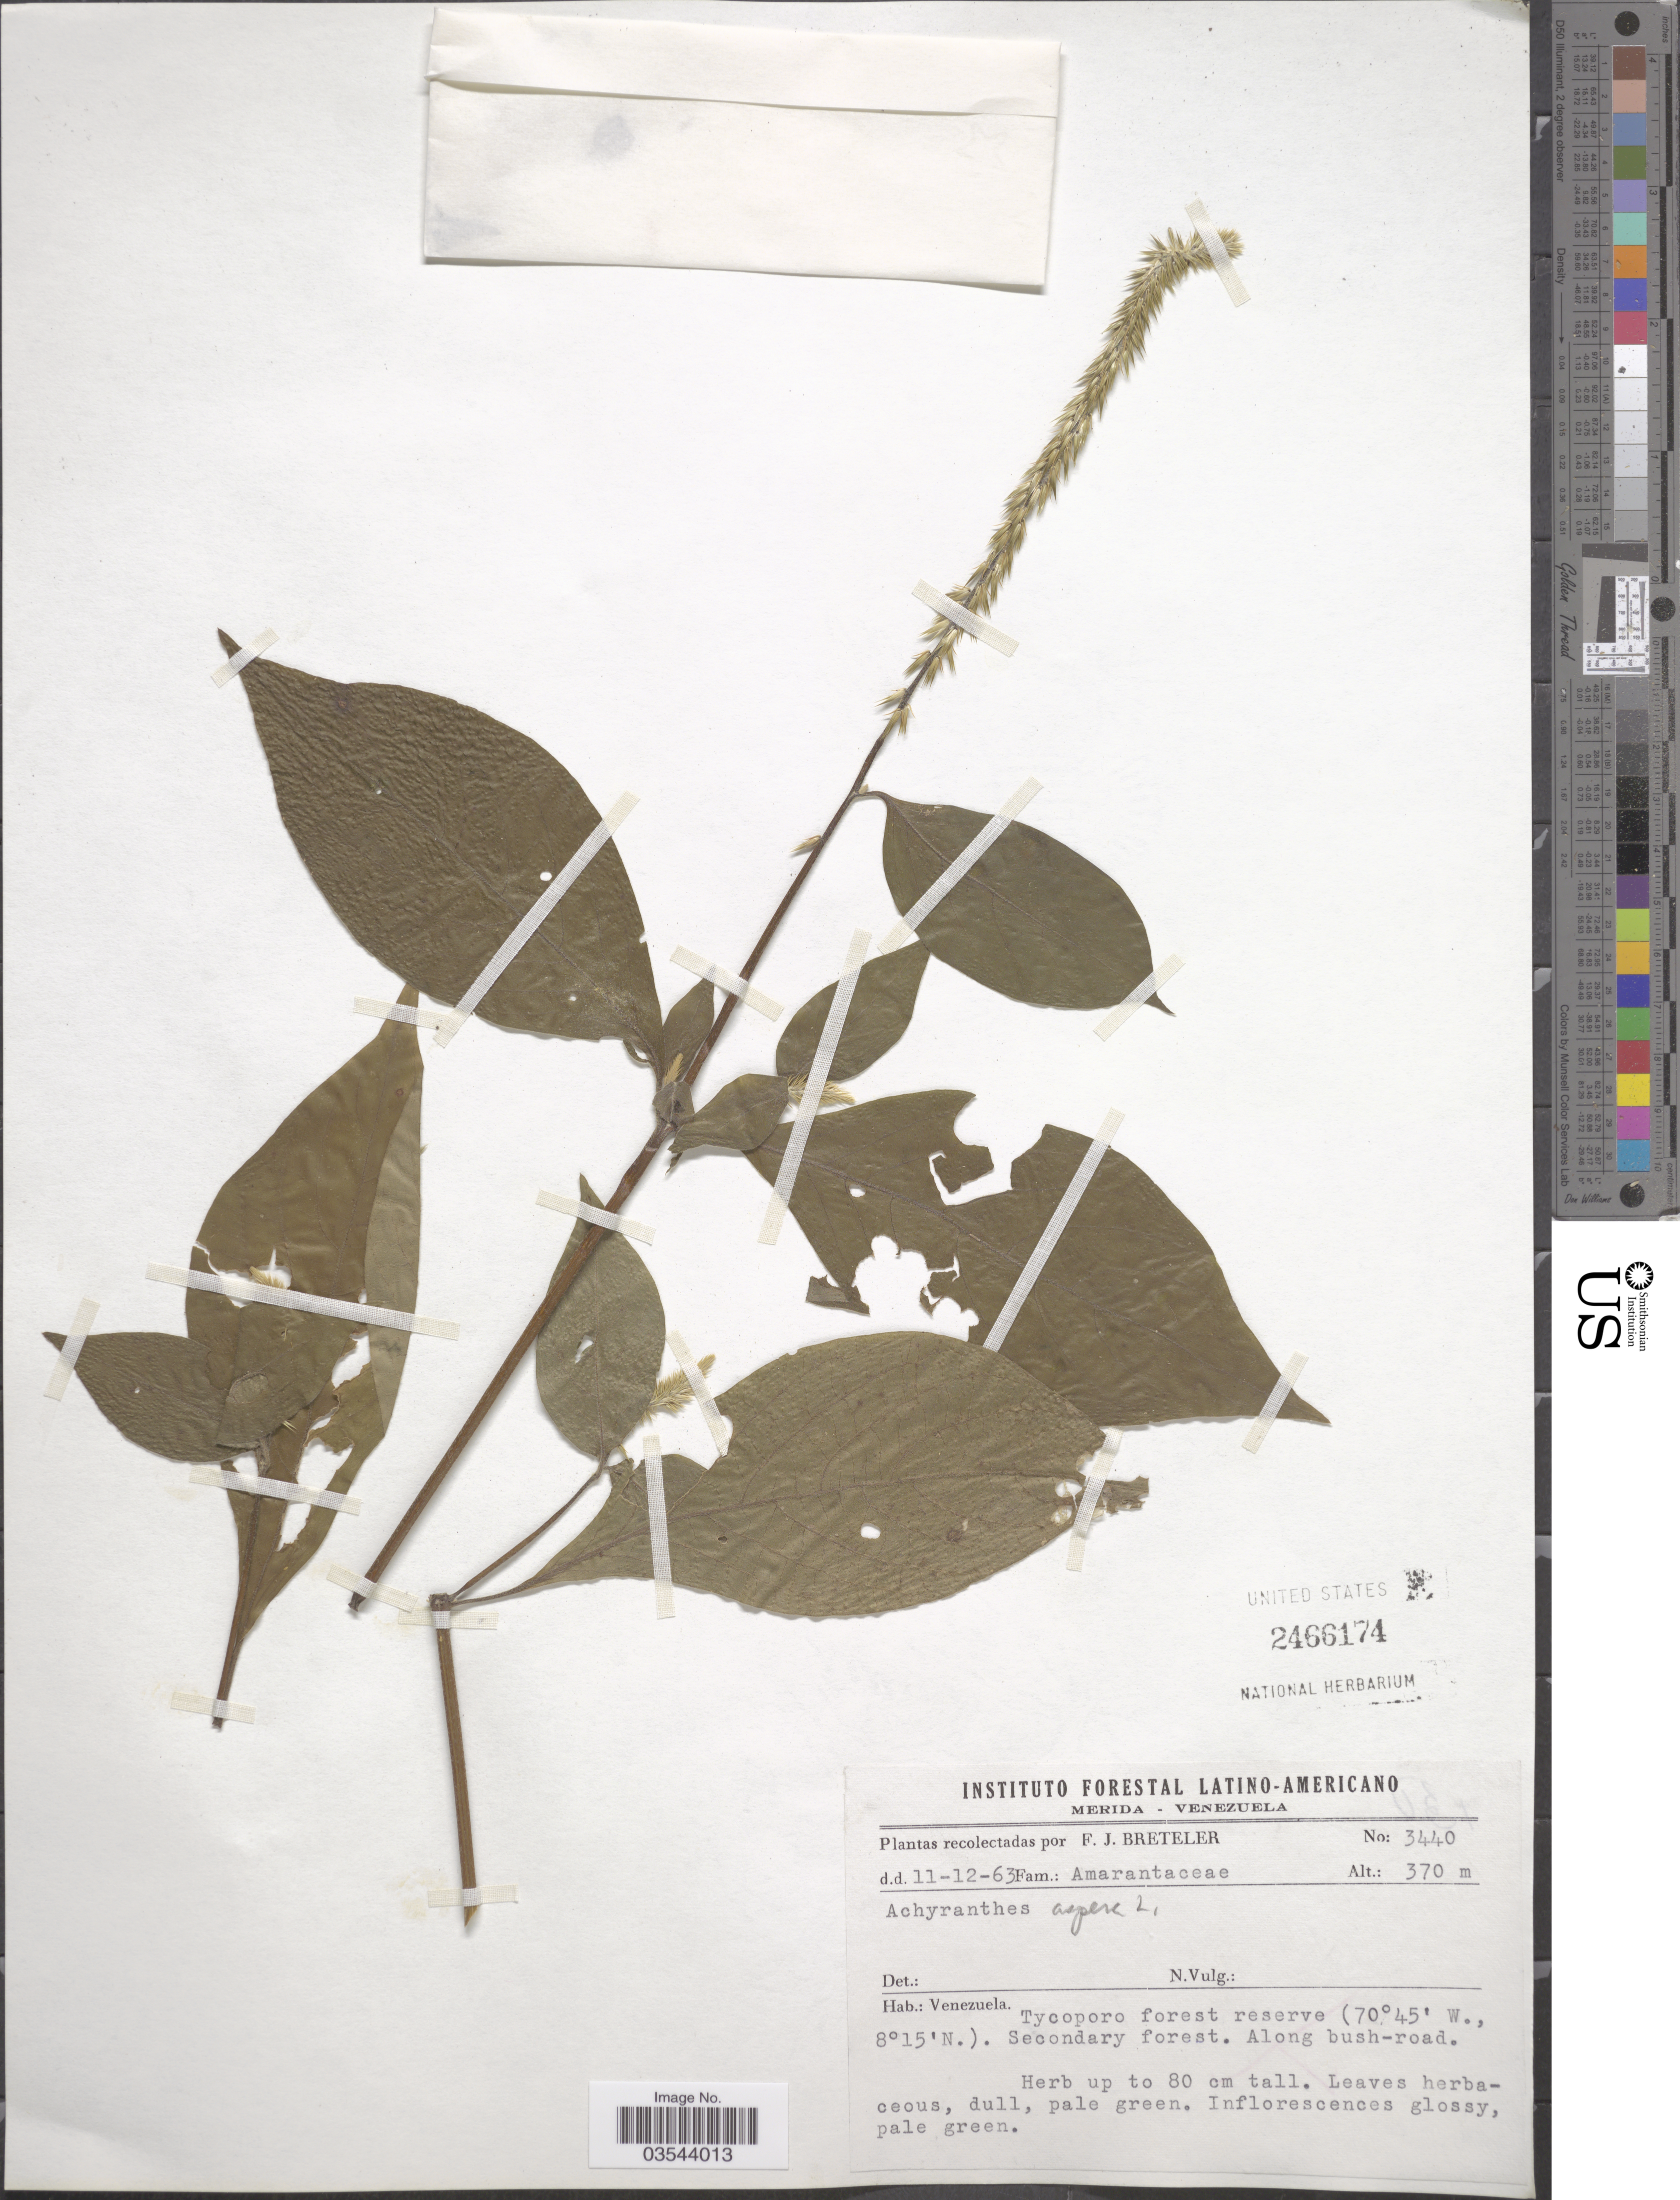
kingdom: Plantae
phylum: Tracheophyta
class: Magnoliopsida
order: Caryophyllales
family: Amaranthaceae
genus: Achyranthes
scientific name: Achyranthes aspera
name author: L.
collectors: F. J. Breteler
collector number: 3440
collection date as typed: Transcribed d/m/y: 11/12/63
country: Venezuela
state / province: Mérida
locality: Tycoporo forest reserve.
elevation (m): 370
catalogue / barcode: US 2466174